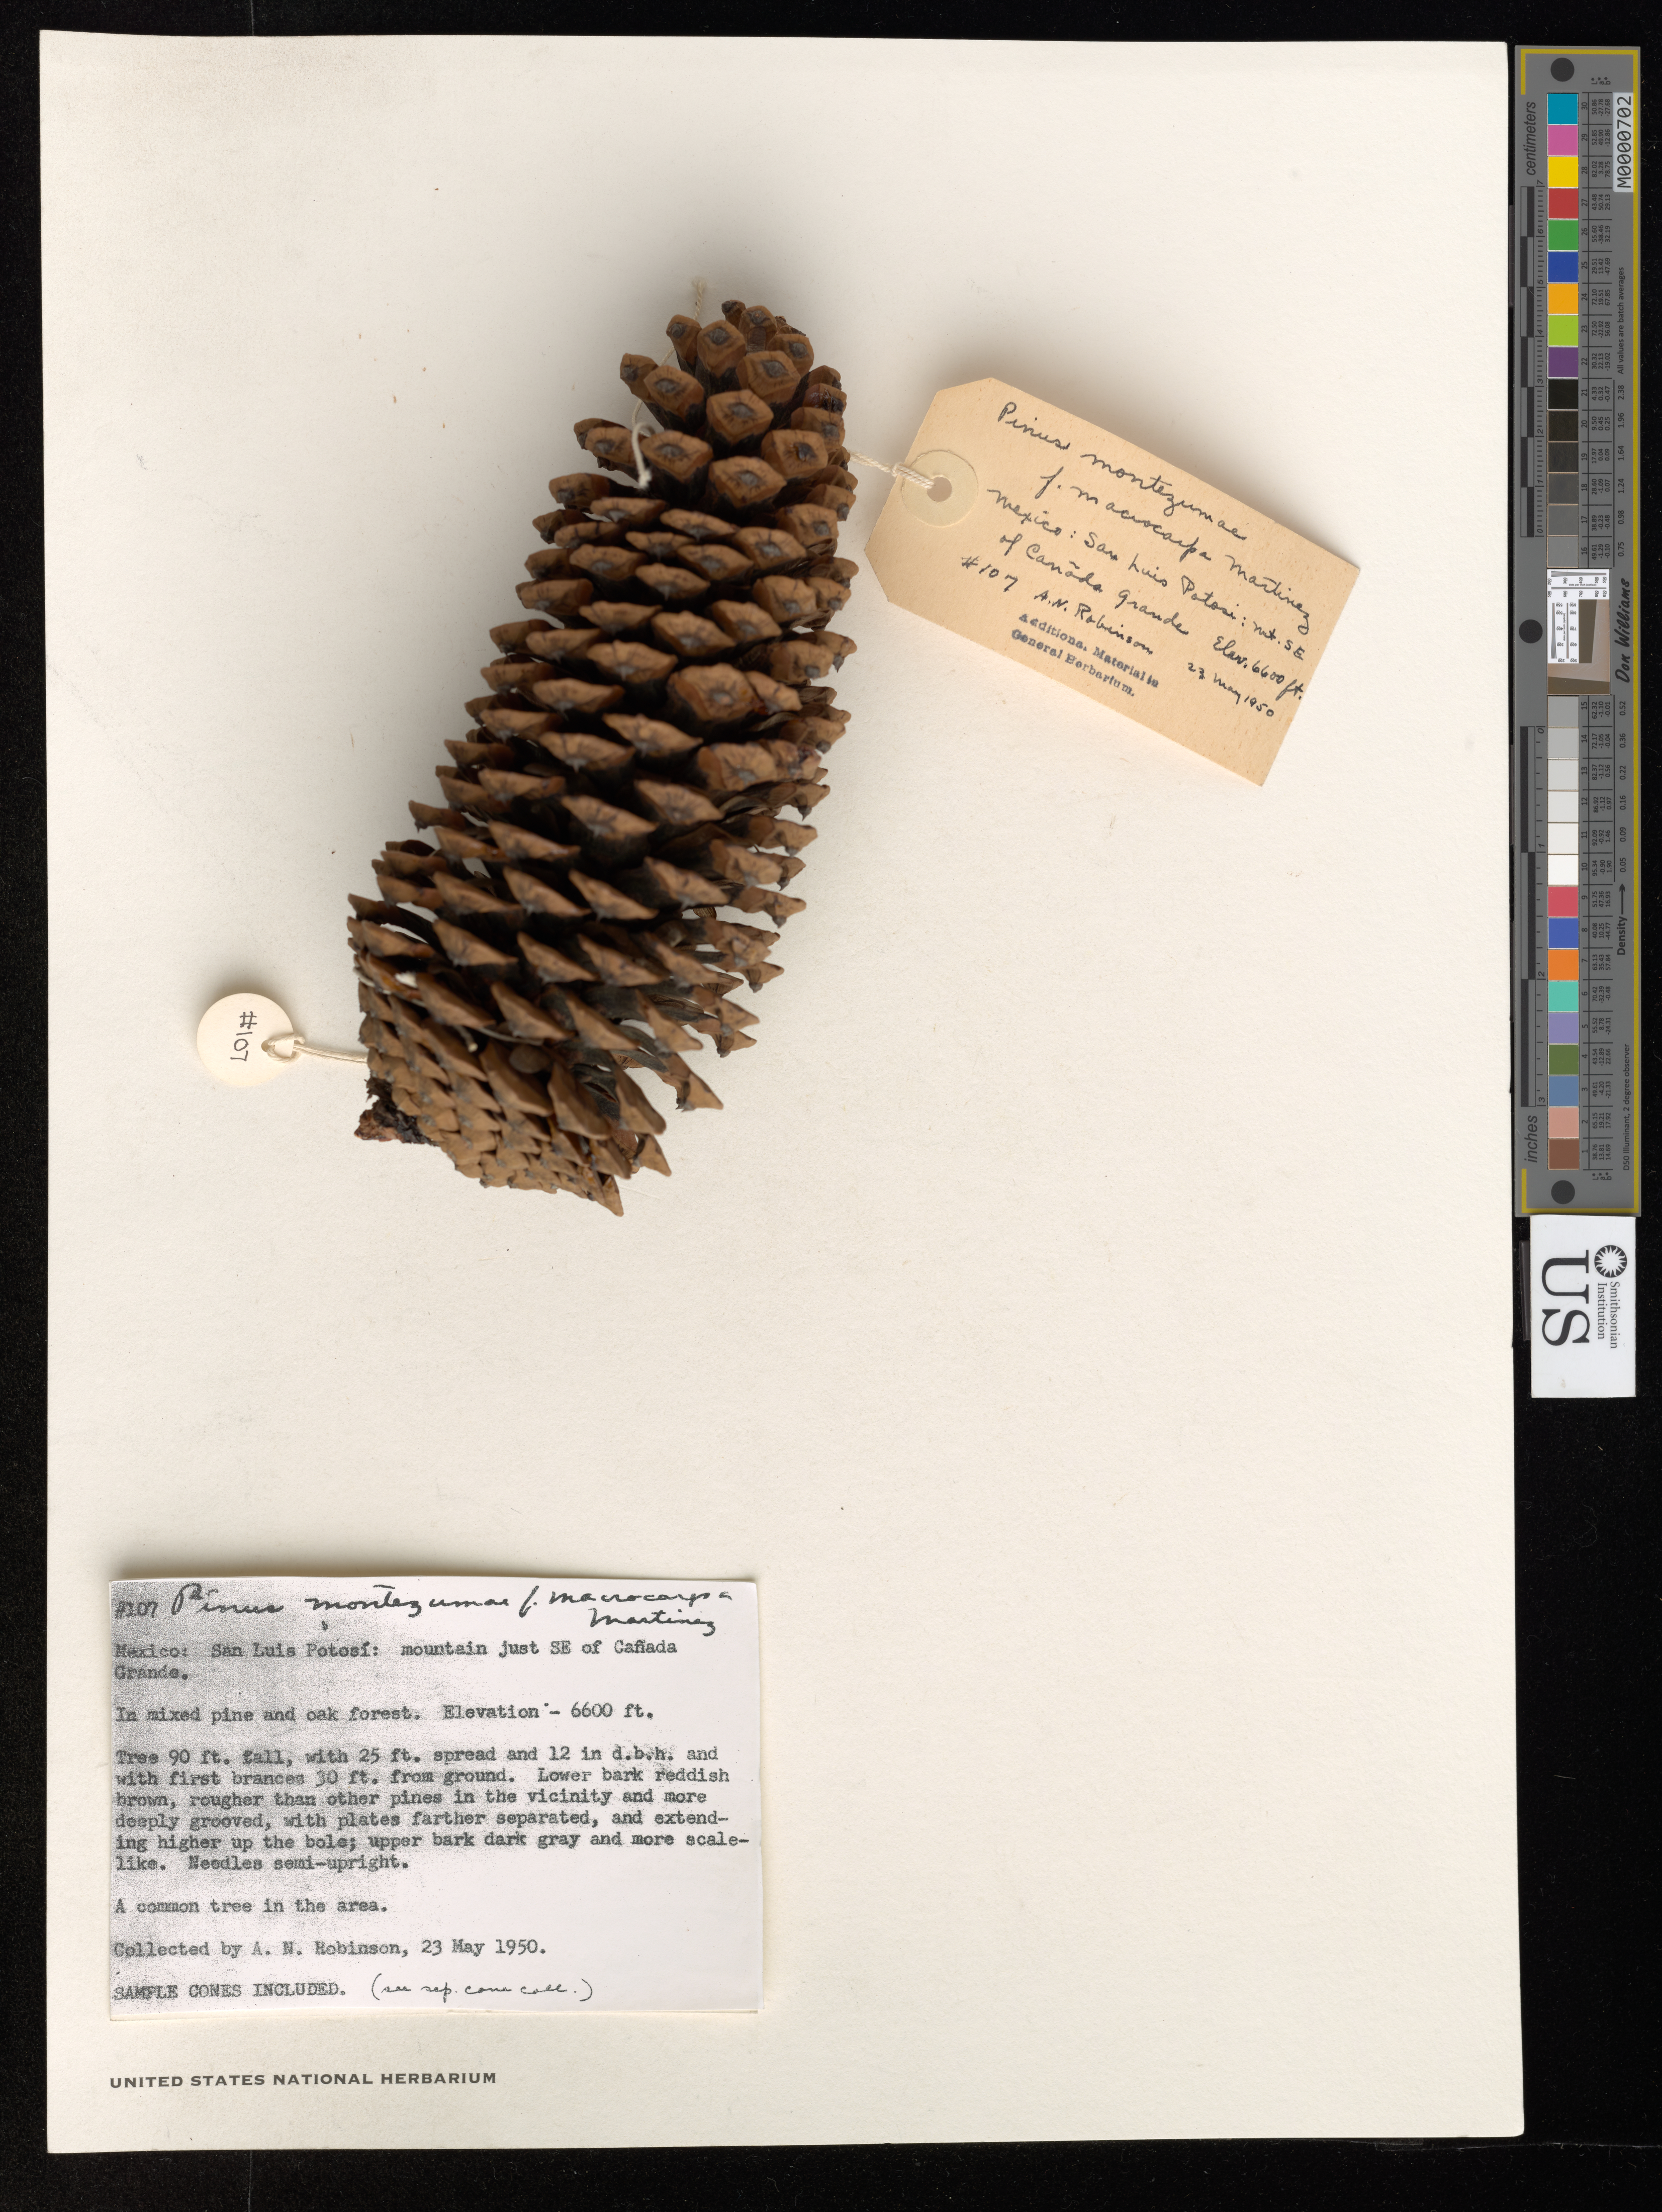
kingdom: Plantae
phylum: Tracheophyta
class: Pinopsida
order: Pinales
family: Pinaceae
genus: Pinus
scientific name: Pinus montezumae f. macrocarpa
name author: Martínez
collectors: A. N. Robinson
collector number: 107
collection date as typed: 23 May 1950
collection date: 1950-05-23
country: Mexico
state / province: San Luis Potosí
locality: Mountain SE of Cañada Grande.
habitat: In mixed pine and oak forest.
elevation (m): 2012